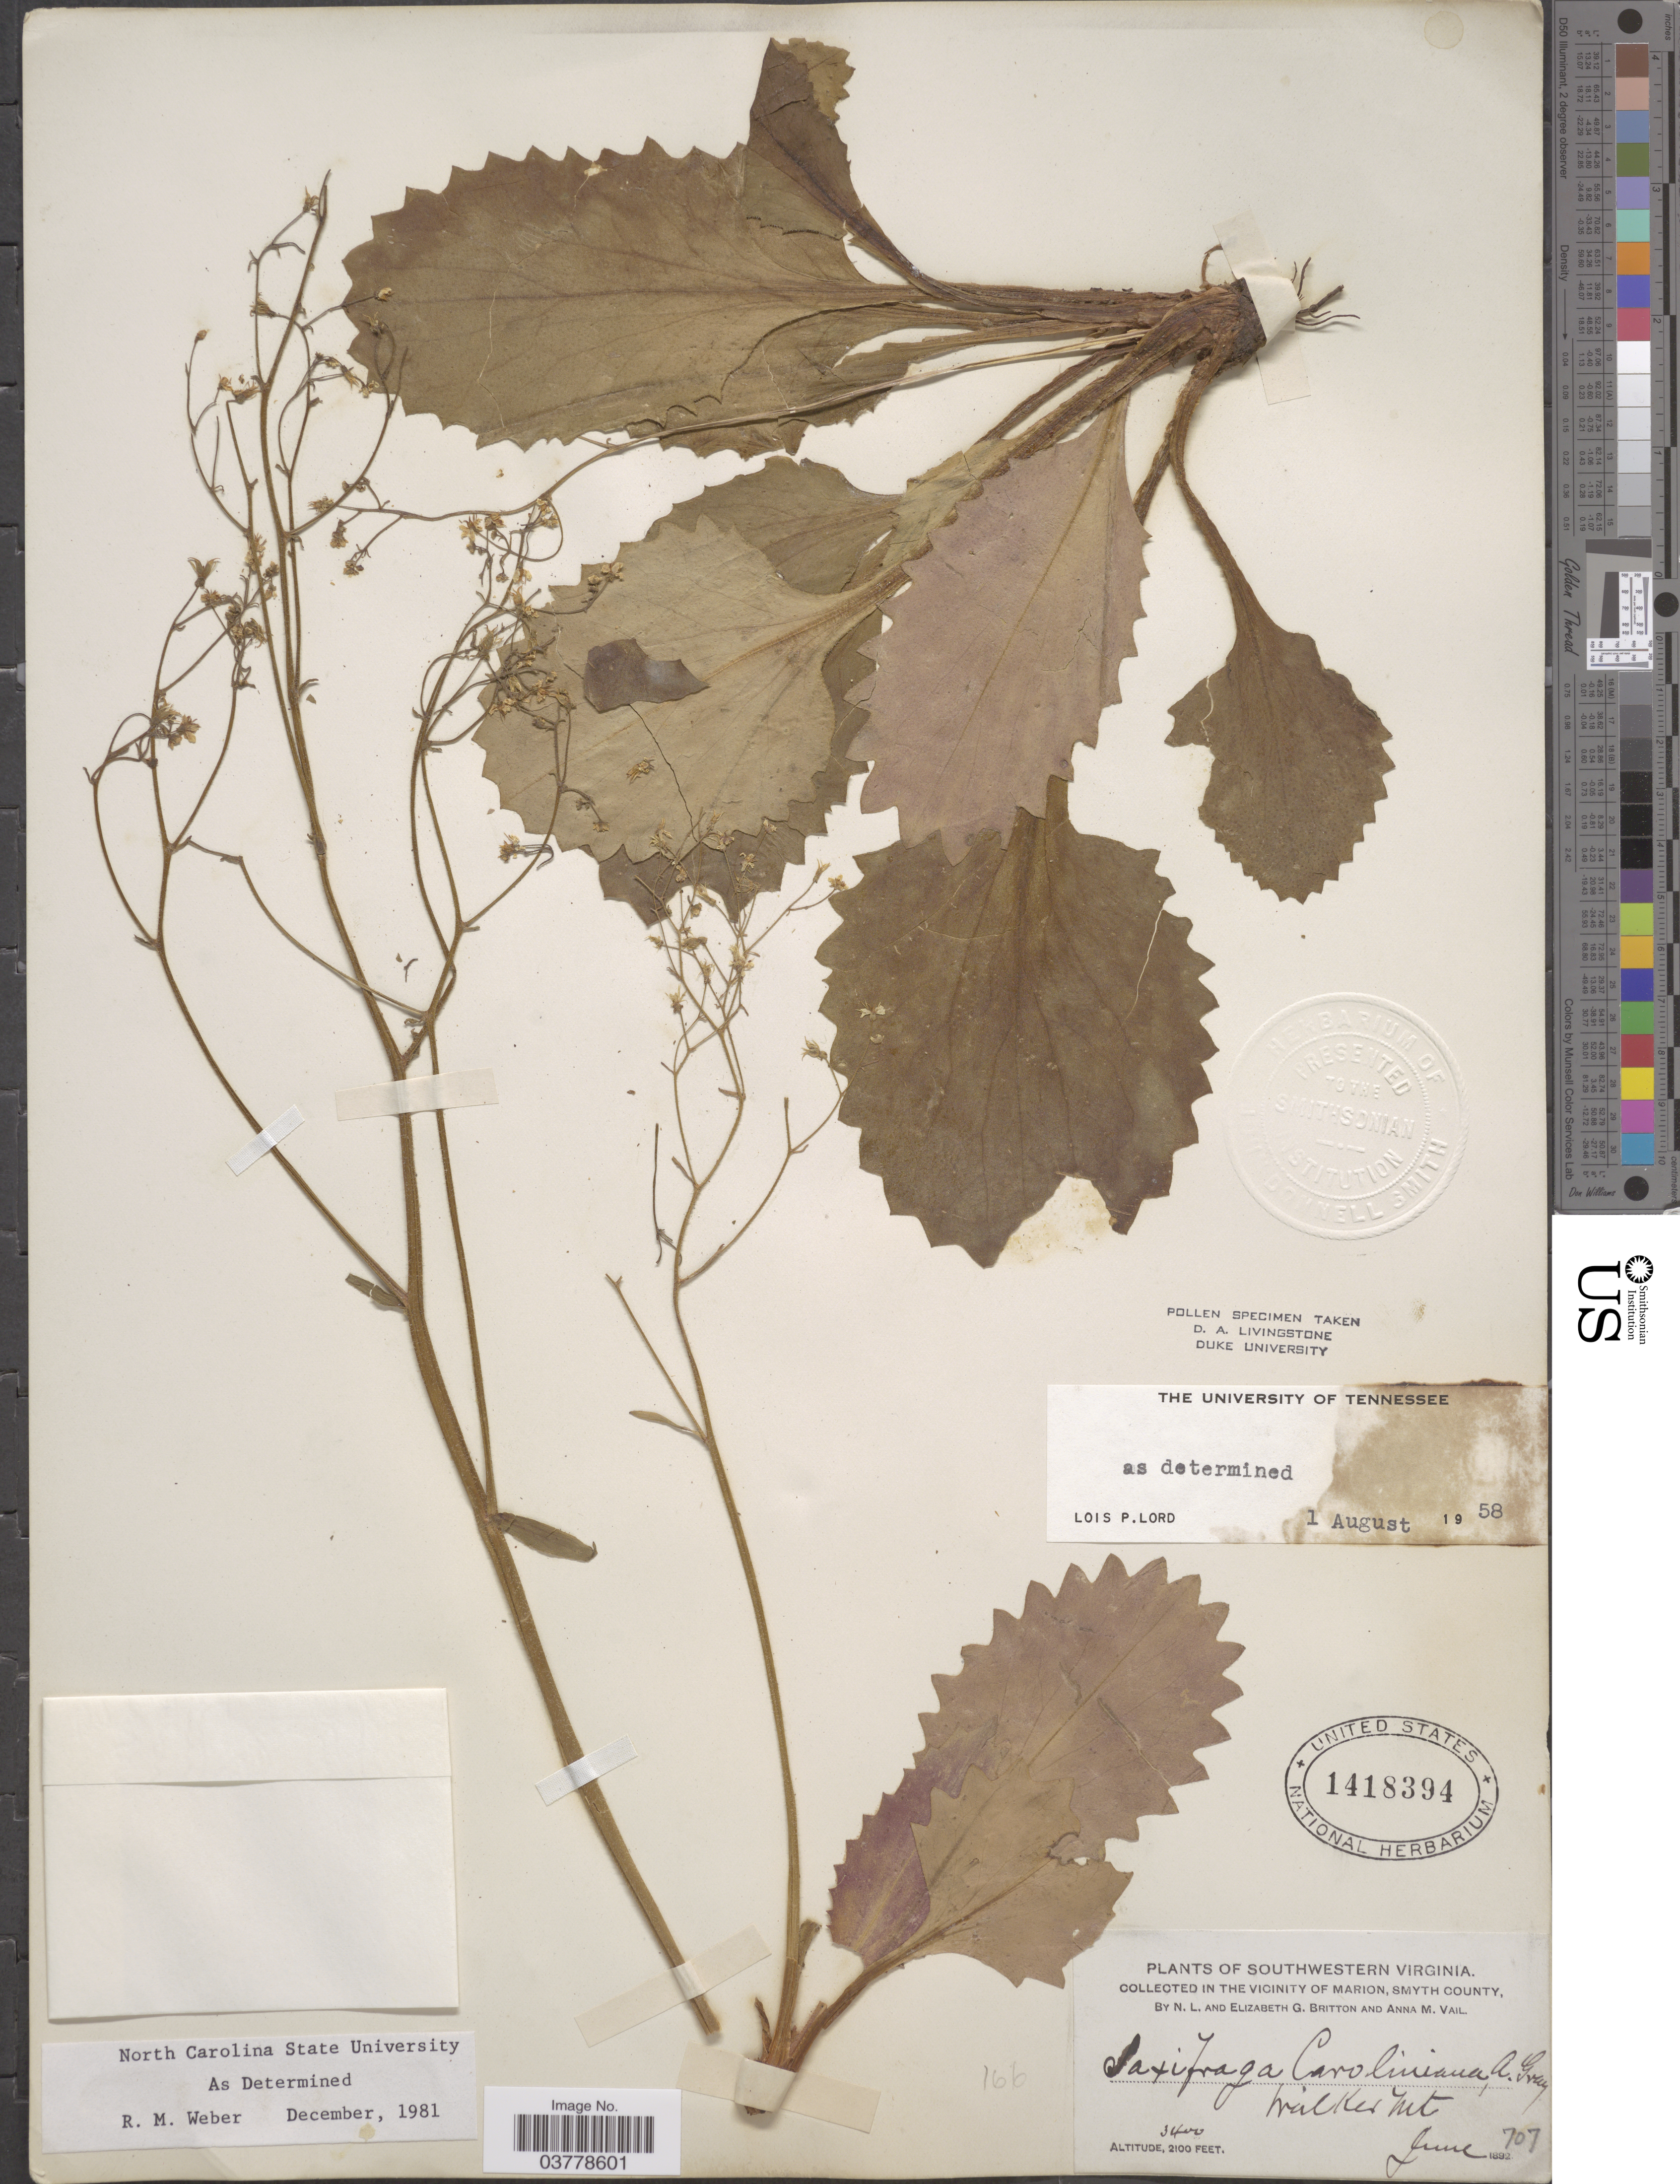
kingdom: Plantae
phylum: Tracheophyta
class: Magnoliopsida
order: Saxifragales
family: Saxifragaceae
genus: Micranthes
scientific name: Micranthes caroliniana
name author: (A. Gray) Small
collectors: N. Britton, E. G. Britton & A. Vail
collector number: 707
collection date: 1892-06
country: United States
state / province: Virginia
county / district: Smyth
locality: Southwestern Virginia. Vicinity of Marion, Smyth County. Walker Mt.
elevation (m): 640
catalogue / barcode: US 1418394